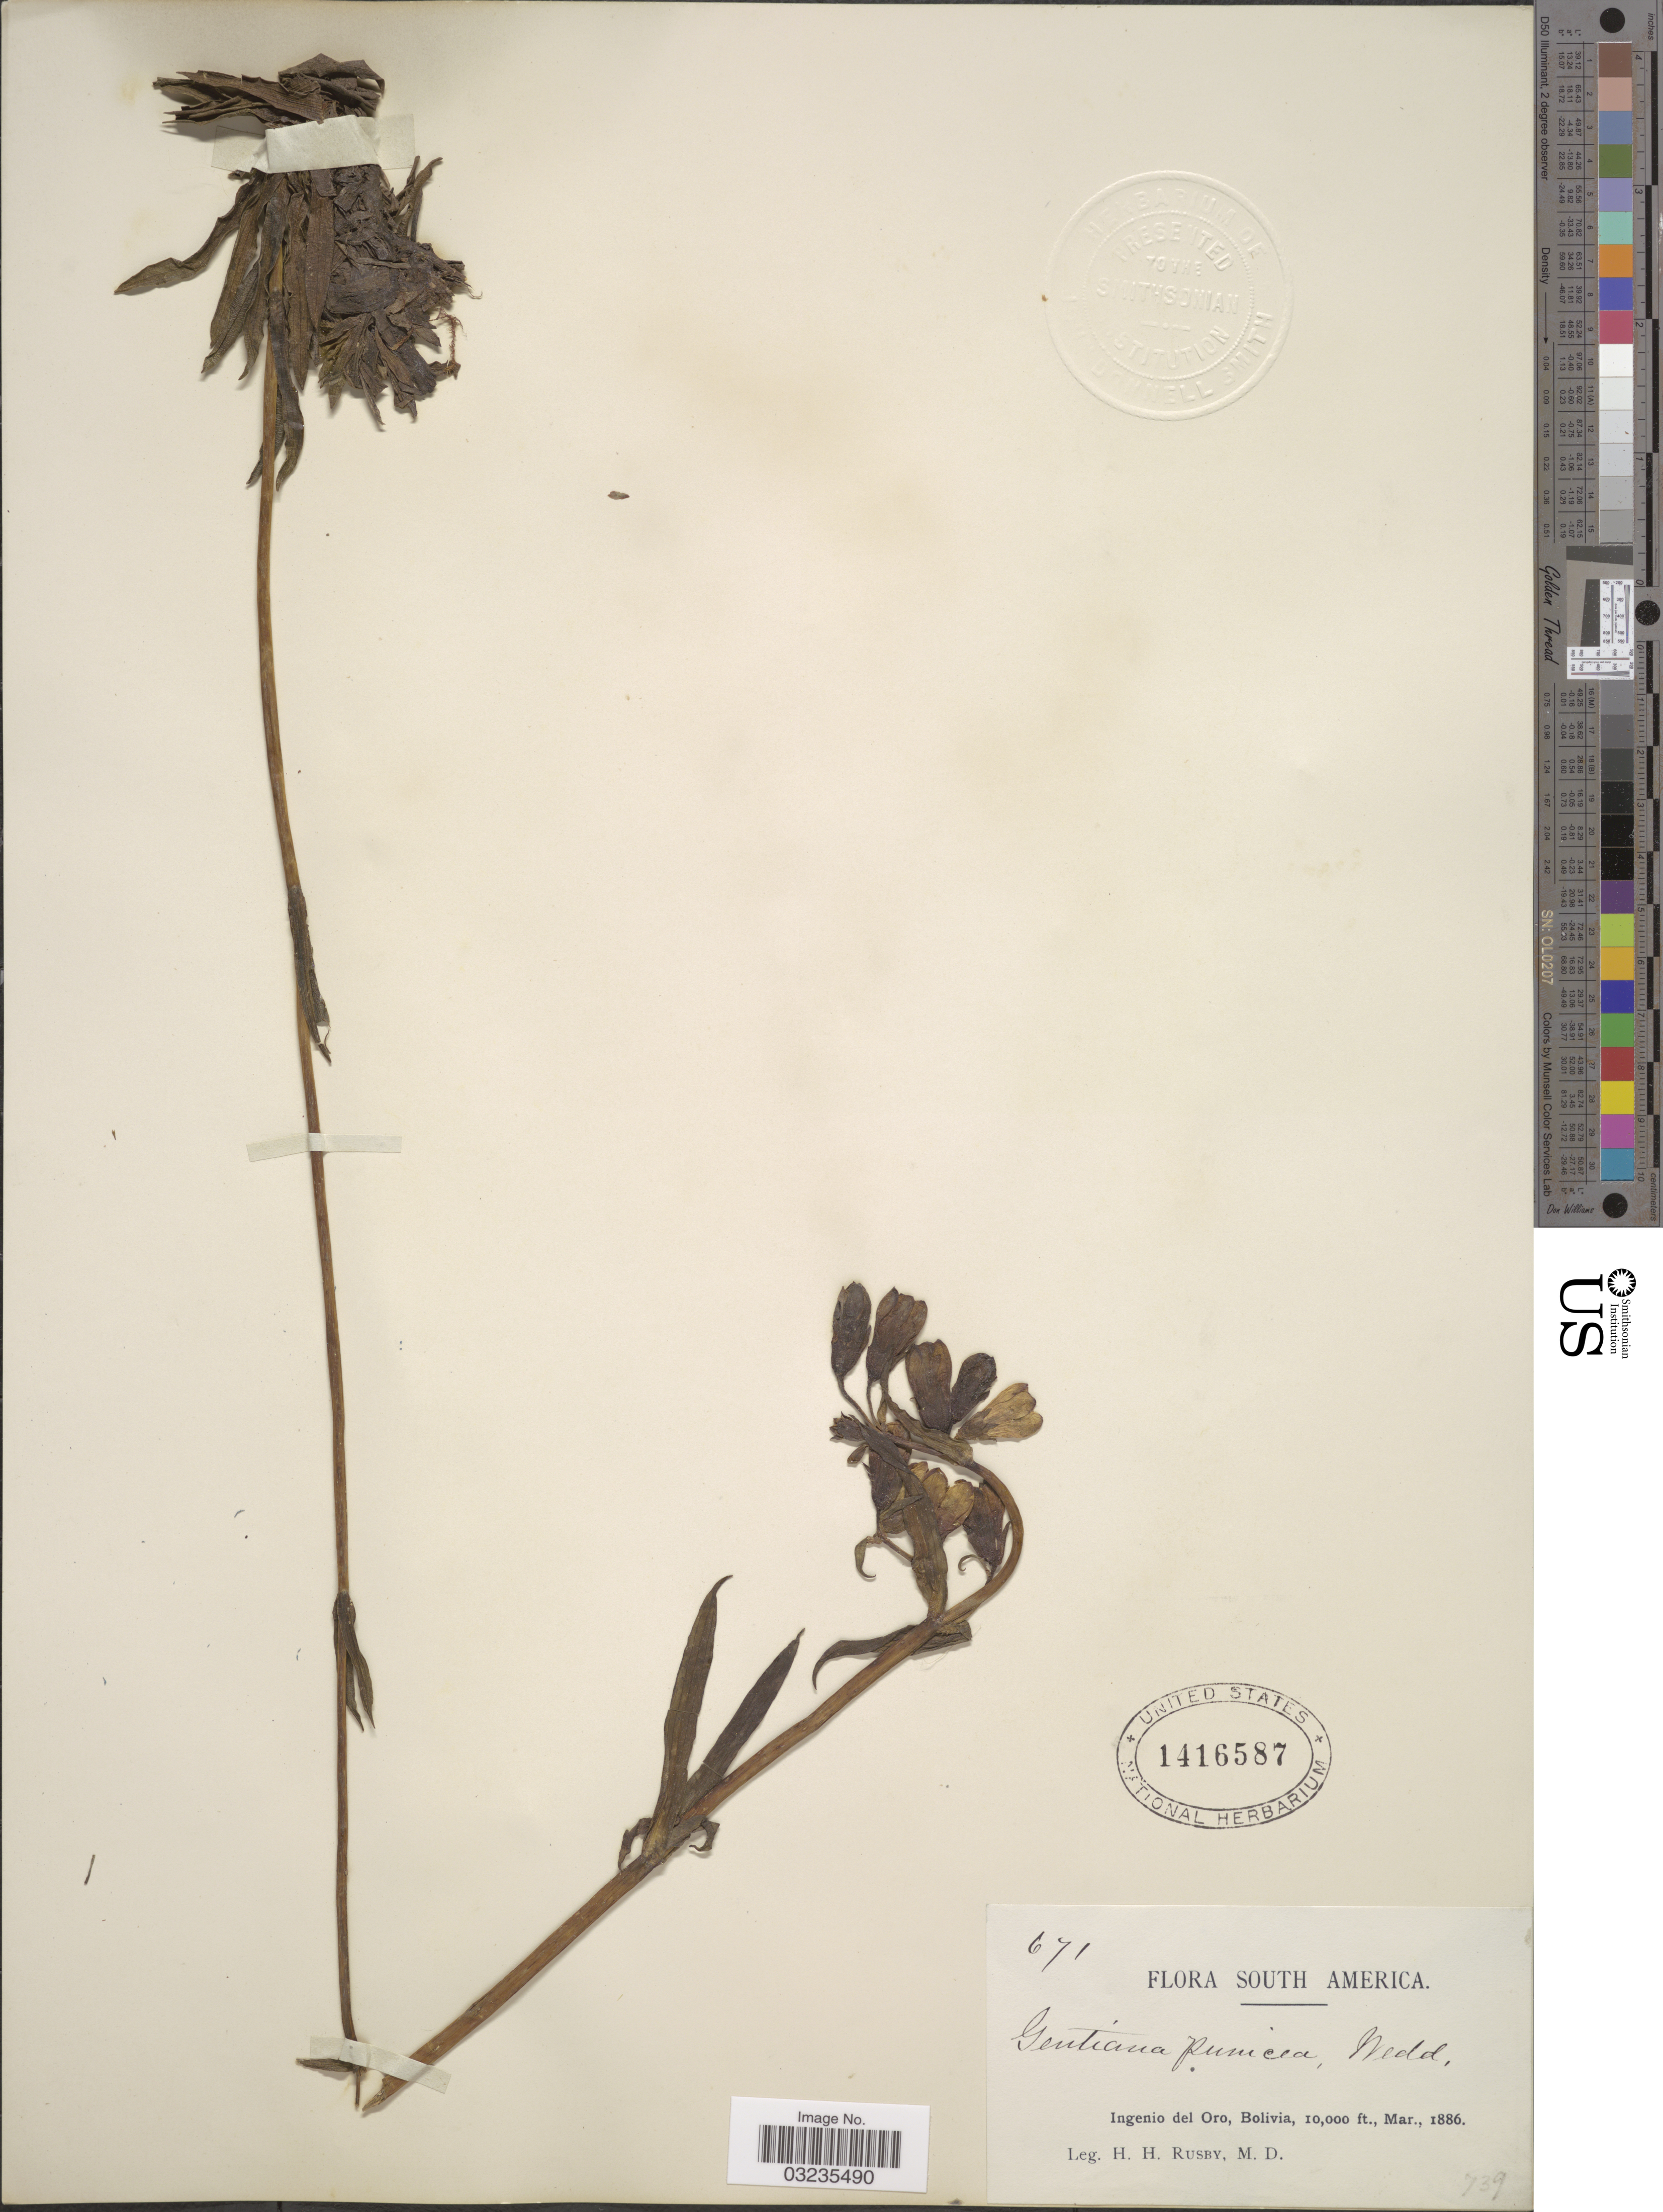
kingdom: Plantae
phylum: Tracheophyta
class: Magnoliopsida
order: Gentianales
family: Gentianaceae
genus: Gentiana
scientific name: Gentiana punicea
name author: Wedd.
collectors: H. H. Rusby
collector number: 671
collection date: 1886-03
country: Bolivia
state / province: Potosí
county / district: Potasí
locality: Ingenio del Oro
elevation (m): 3048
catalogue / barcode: US 1416587